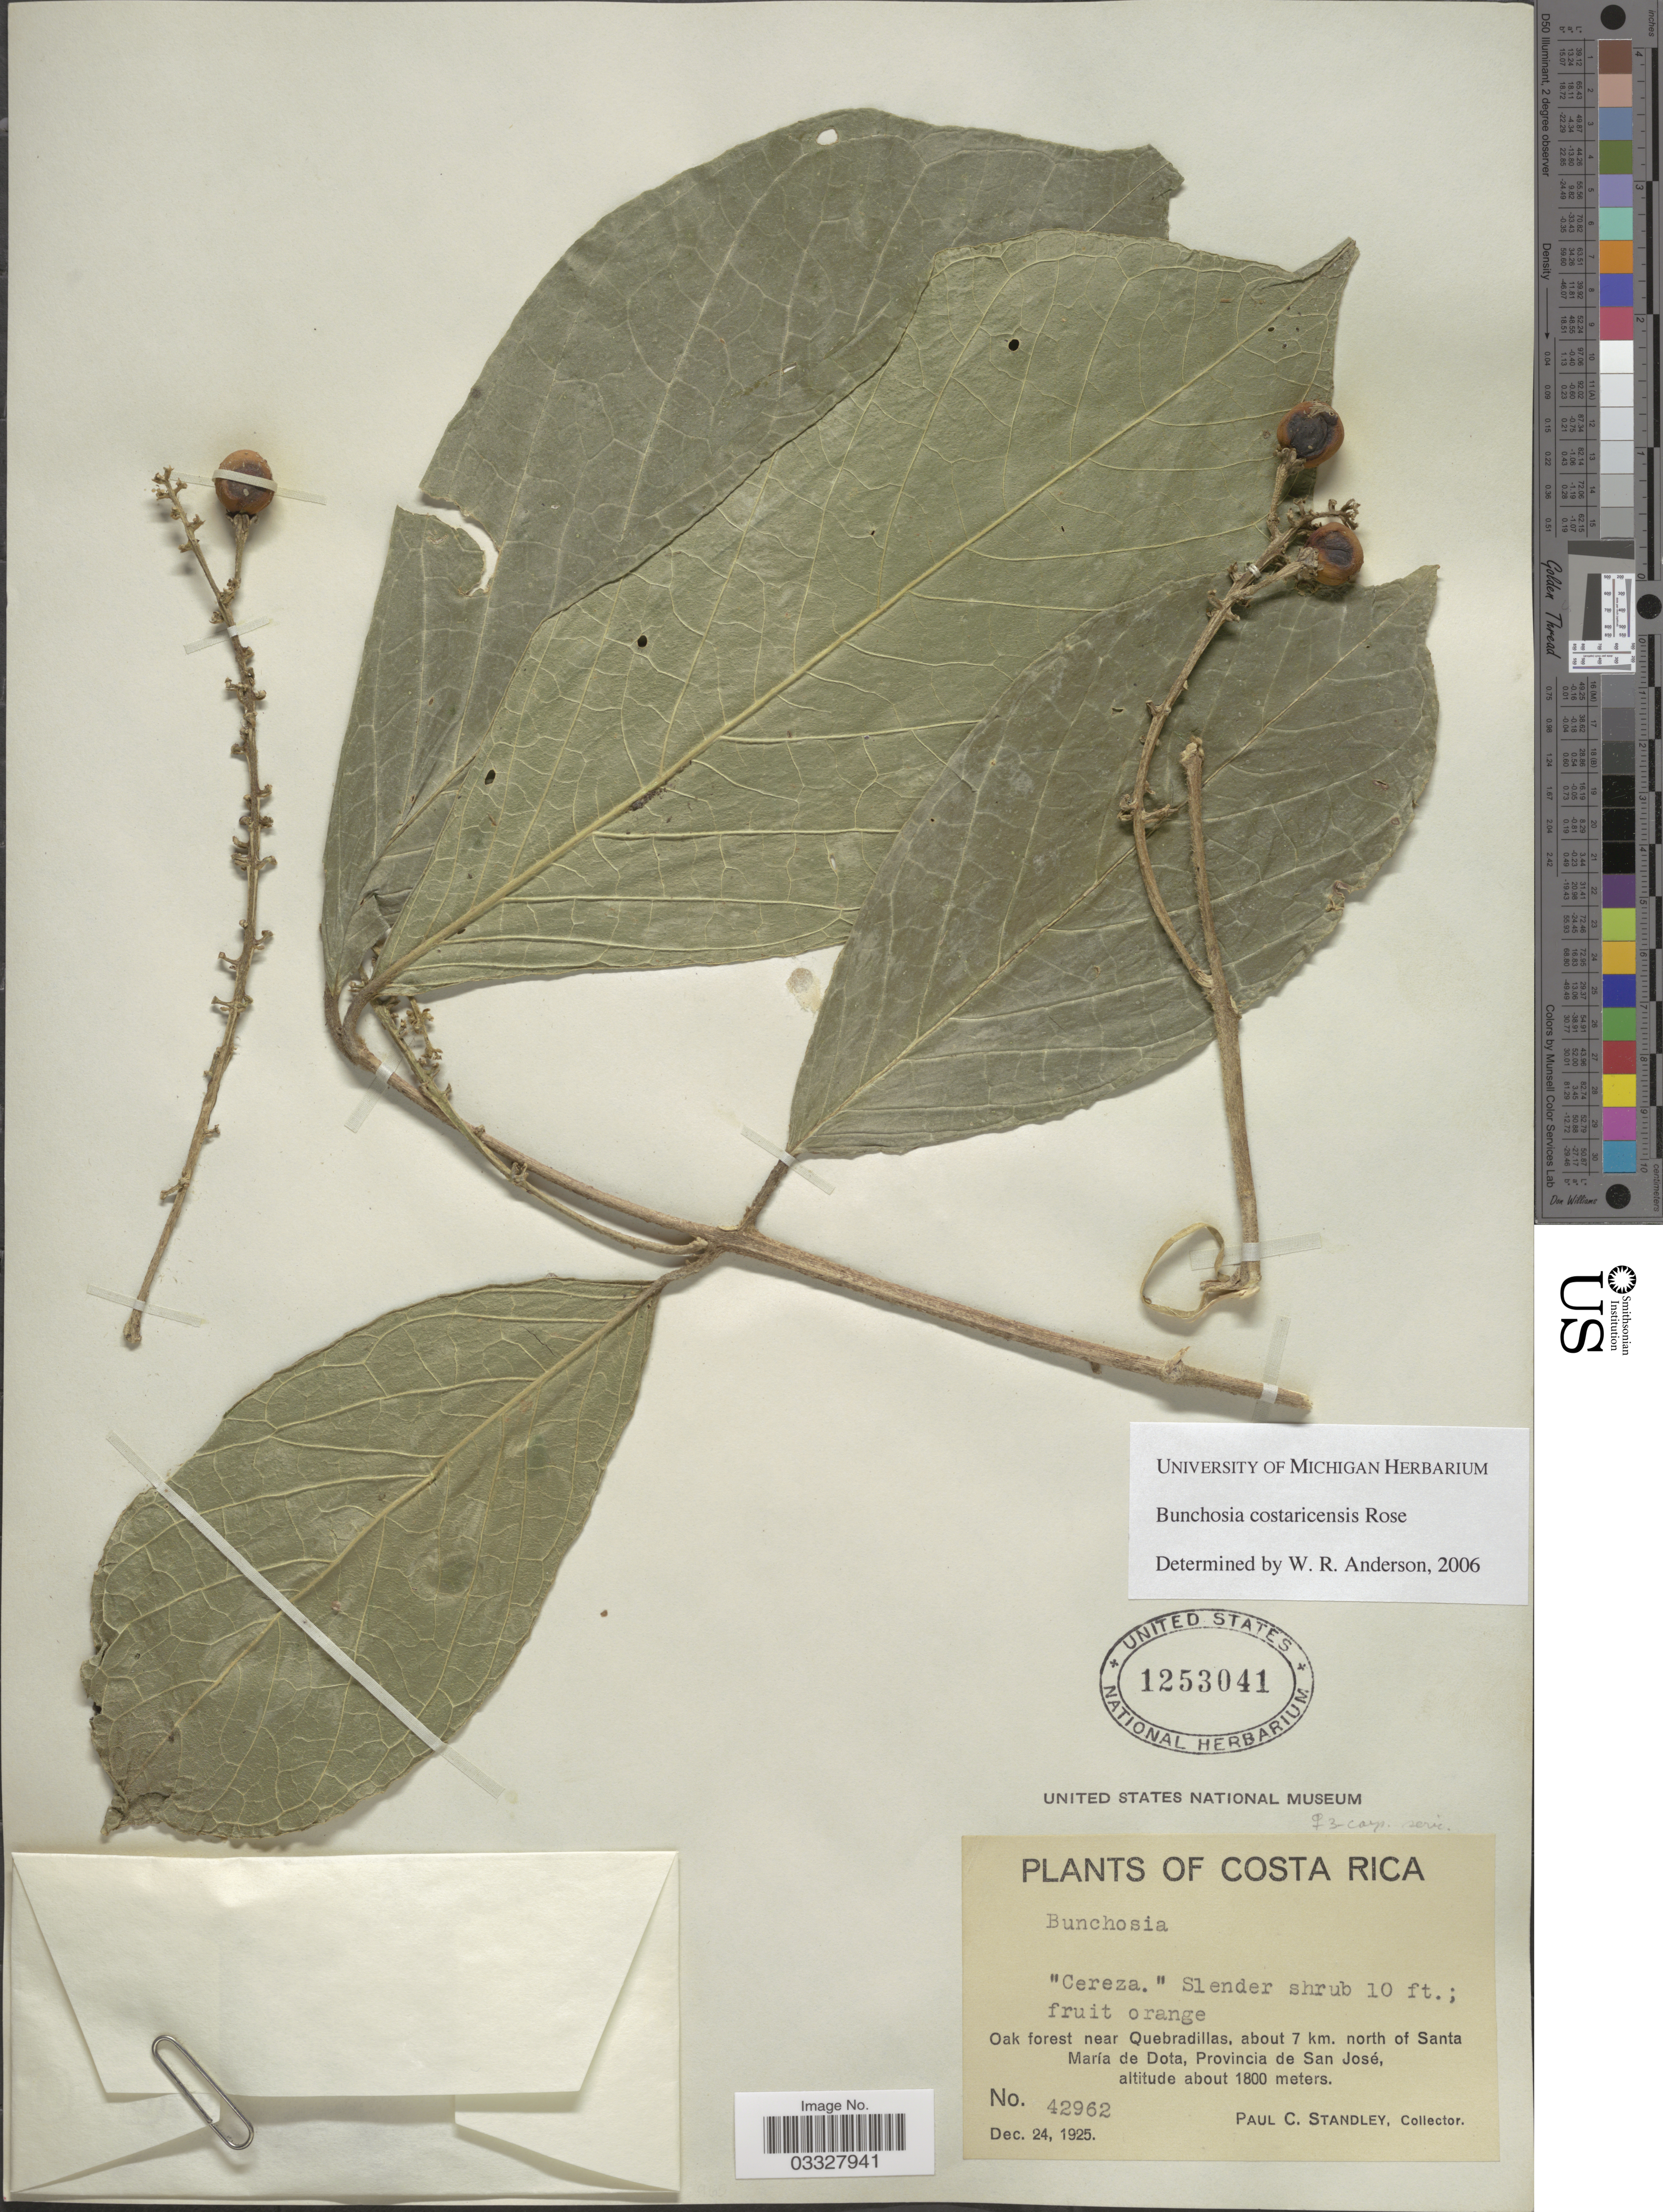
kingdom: Plantae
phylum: Tracheophyta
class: Magnoliopsida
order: Malpighiales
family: Malpighiaceae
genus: Bunchosia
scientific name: Bunchosia costaricensis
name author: Rose ex Donn. Sm. in Pittier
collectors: P. C. Standley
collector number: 42962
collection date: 1925-12-24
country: Costa Rica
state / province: San José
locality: Oak forest near Quebradillas, about 7 km. north of Santa María de Dota.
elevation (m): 1800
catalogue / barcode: US 1253041